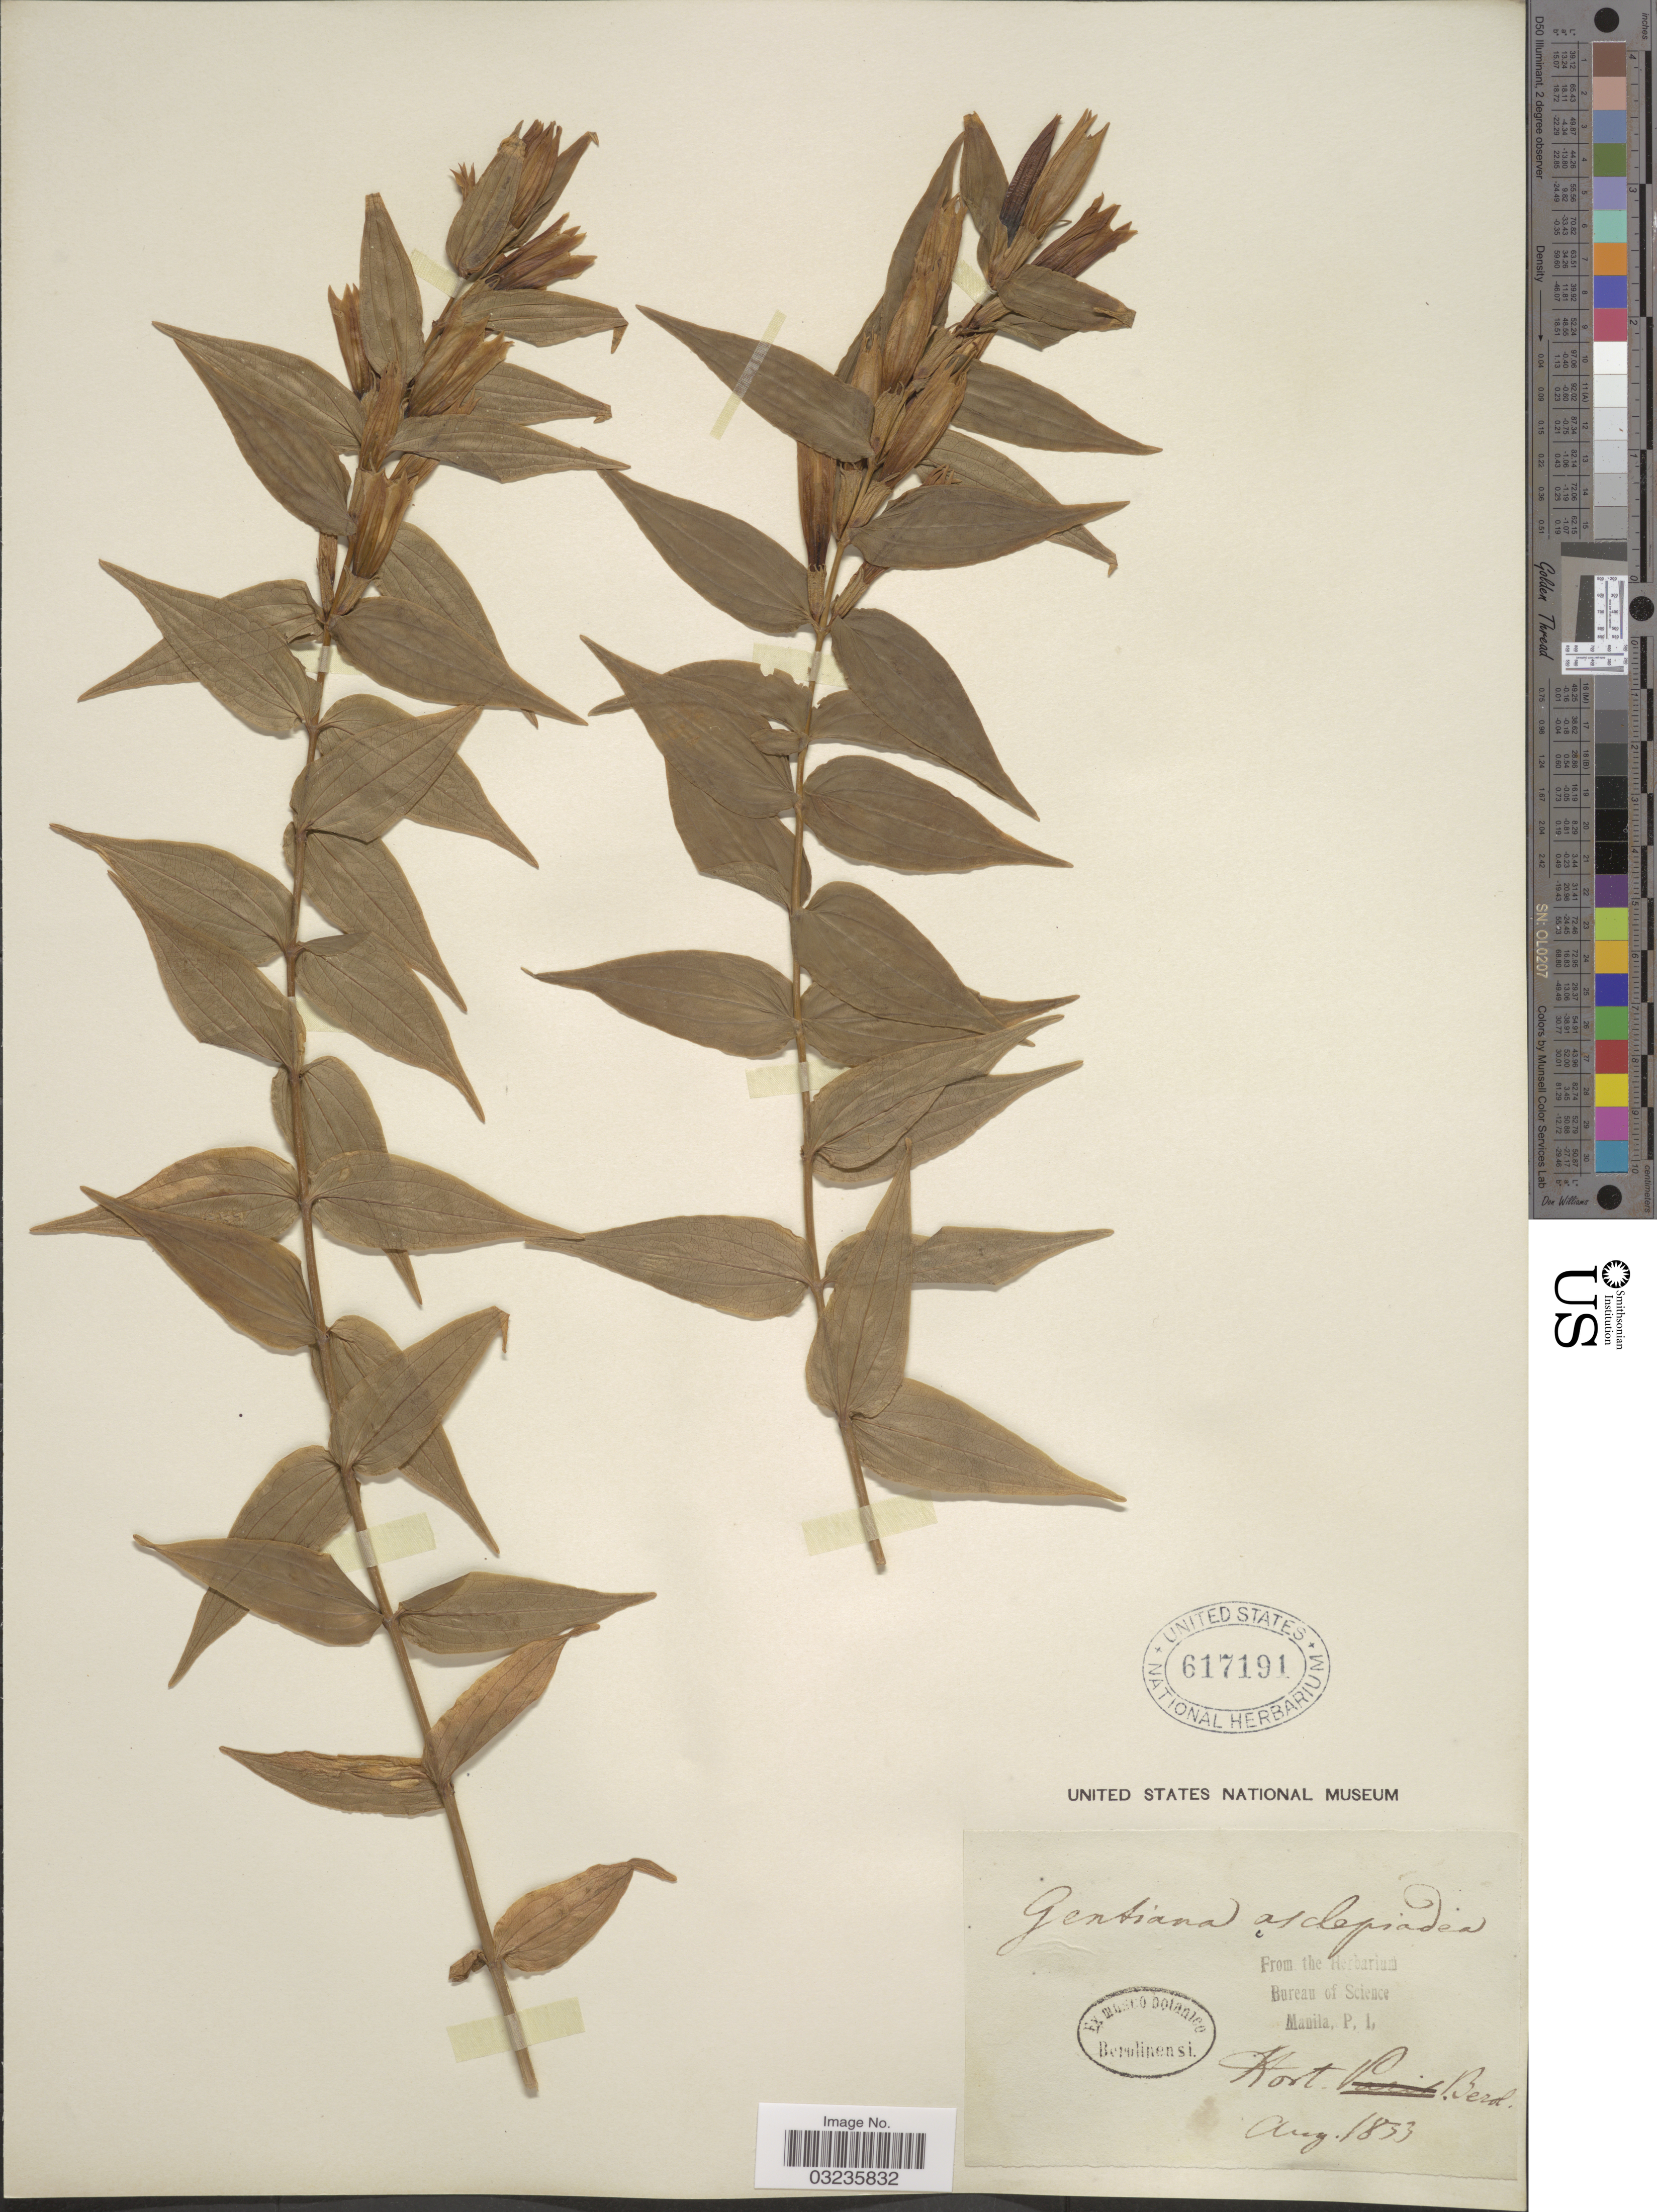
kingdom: Plantae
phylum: Tracheophyta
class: Magnoliopsida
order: Gentianales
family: Gentianaceae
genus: Gentiana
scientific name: Gentiana asclepiadea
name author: L.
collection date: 1833-08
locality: Hort. Berol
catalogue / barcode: US 617191